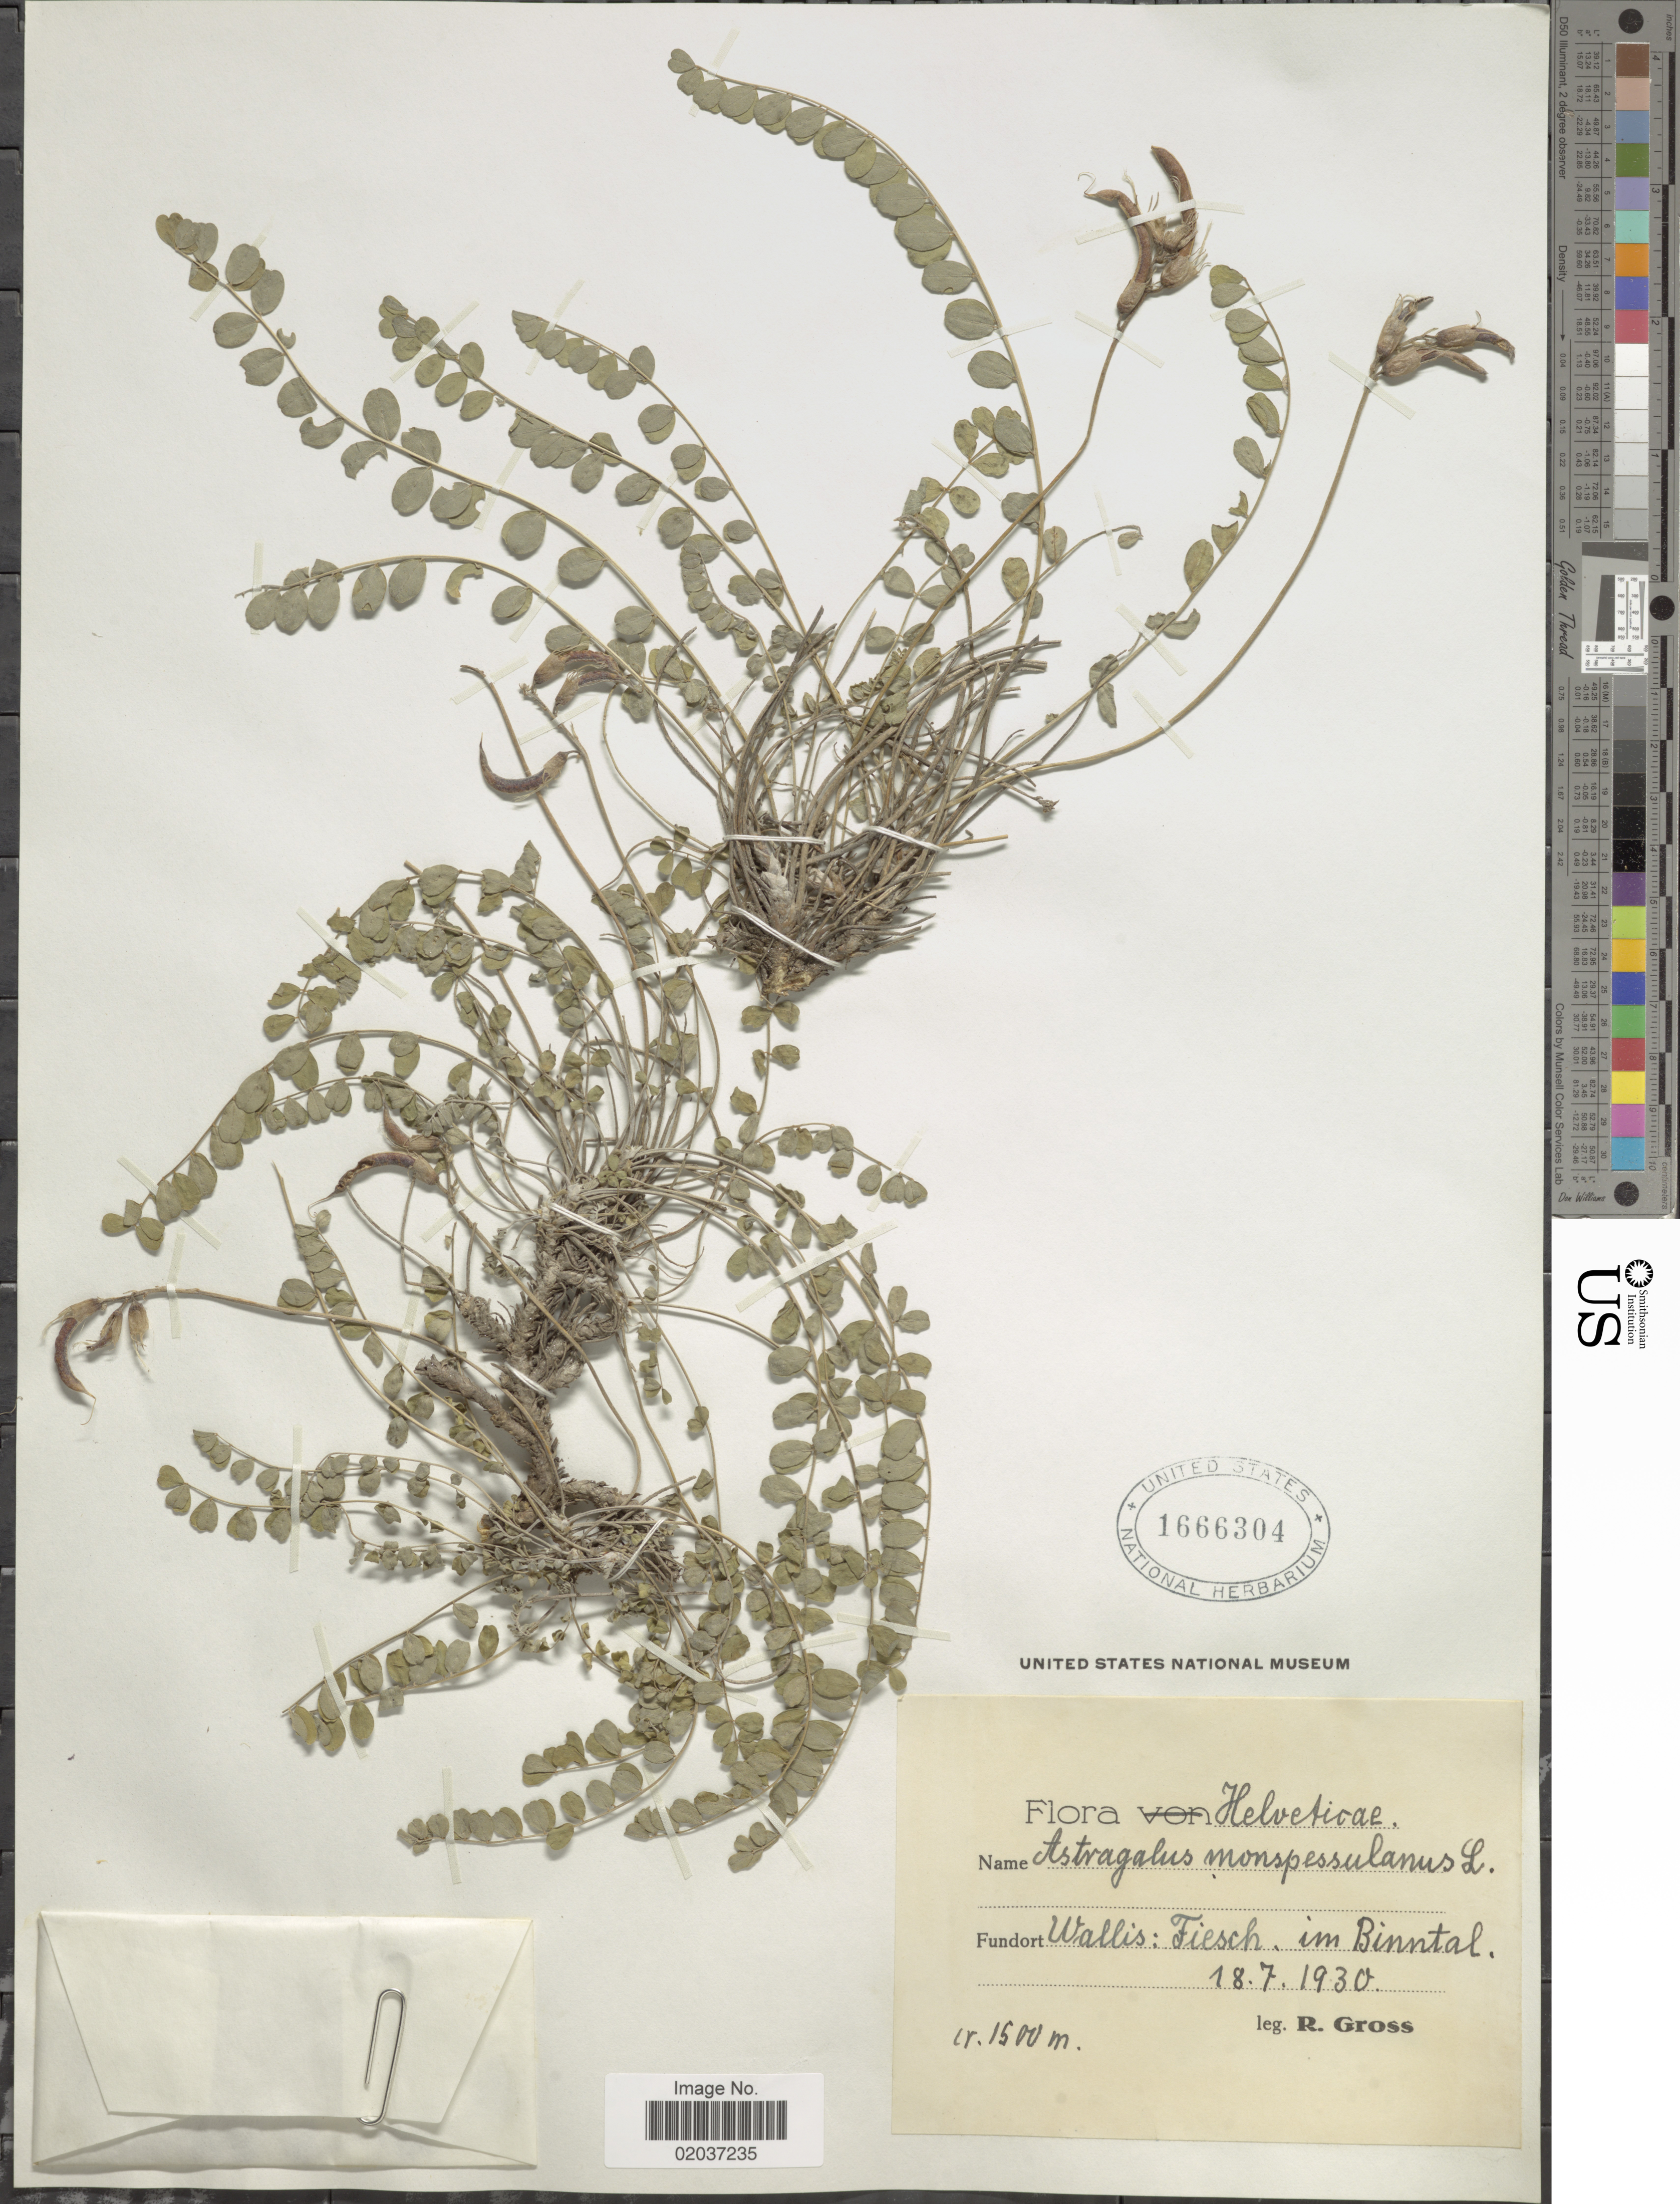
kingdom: Plantae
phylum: Tracheophyta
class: Magnoliopsida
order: Fabales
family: Fabaceae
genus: Astragalus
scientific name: Astragalus monspessulanus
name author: L.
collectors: R. Gross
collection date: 1930-07-18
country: Switzerland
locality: Wallis: Fiesch. im Binntal.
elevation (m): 1500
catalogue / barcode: US 1666304